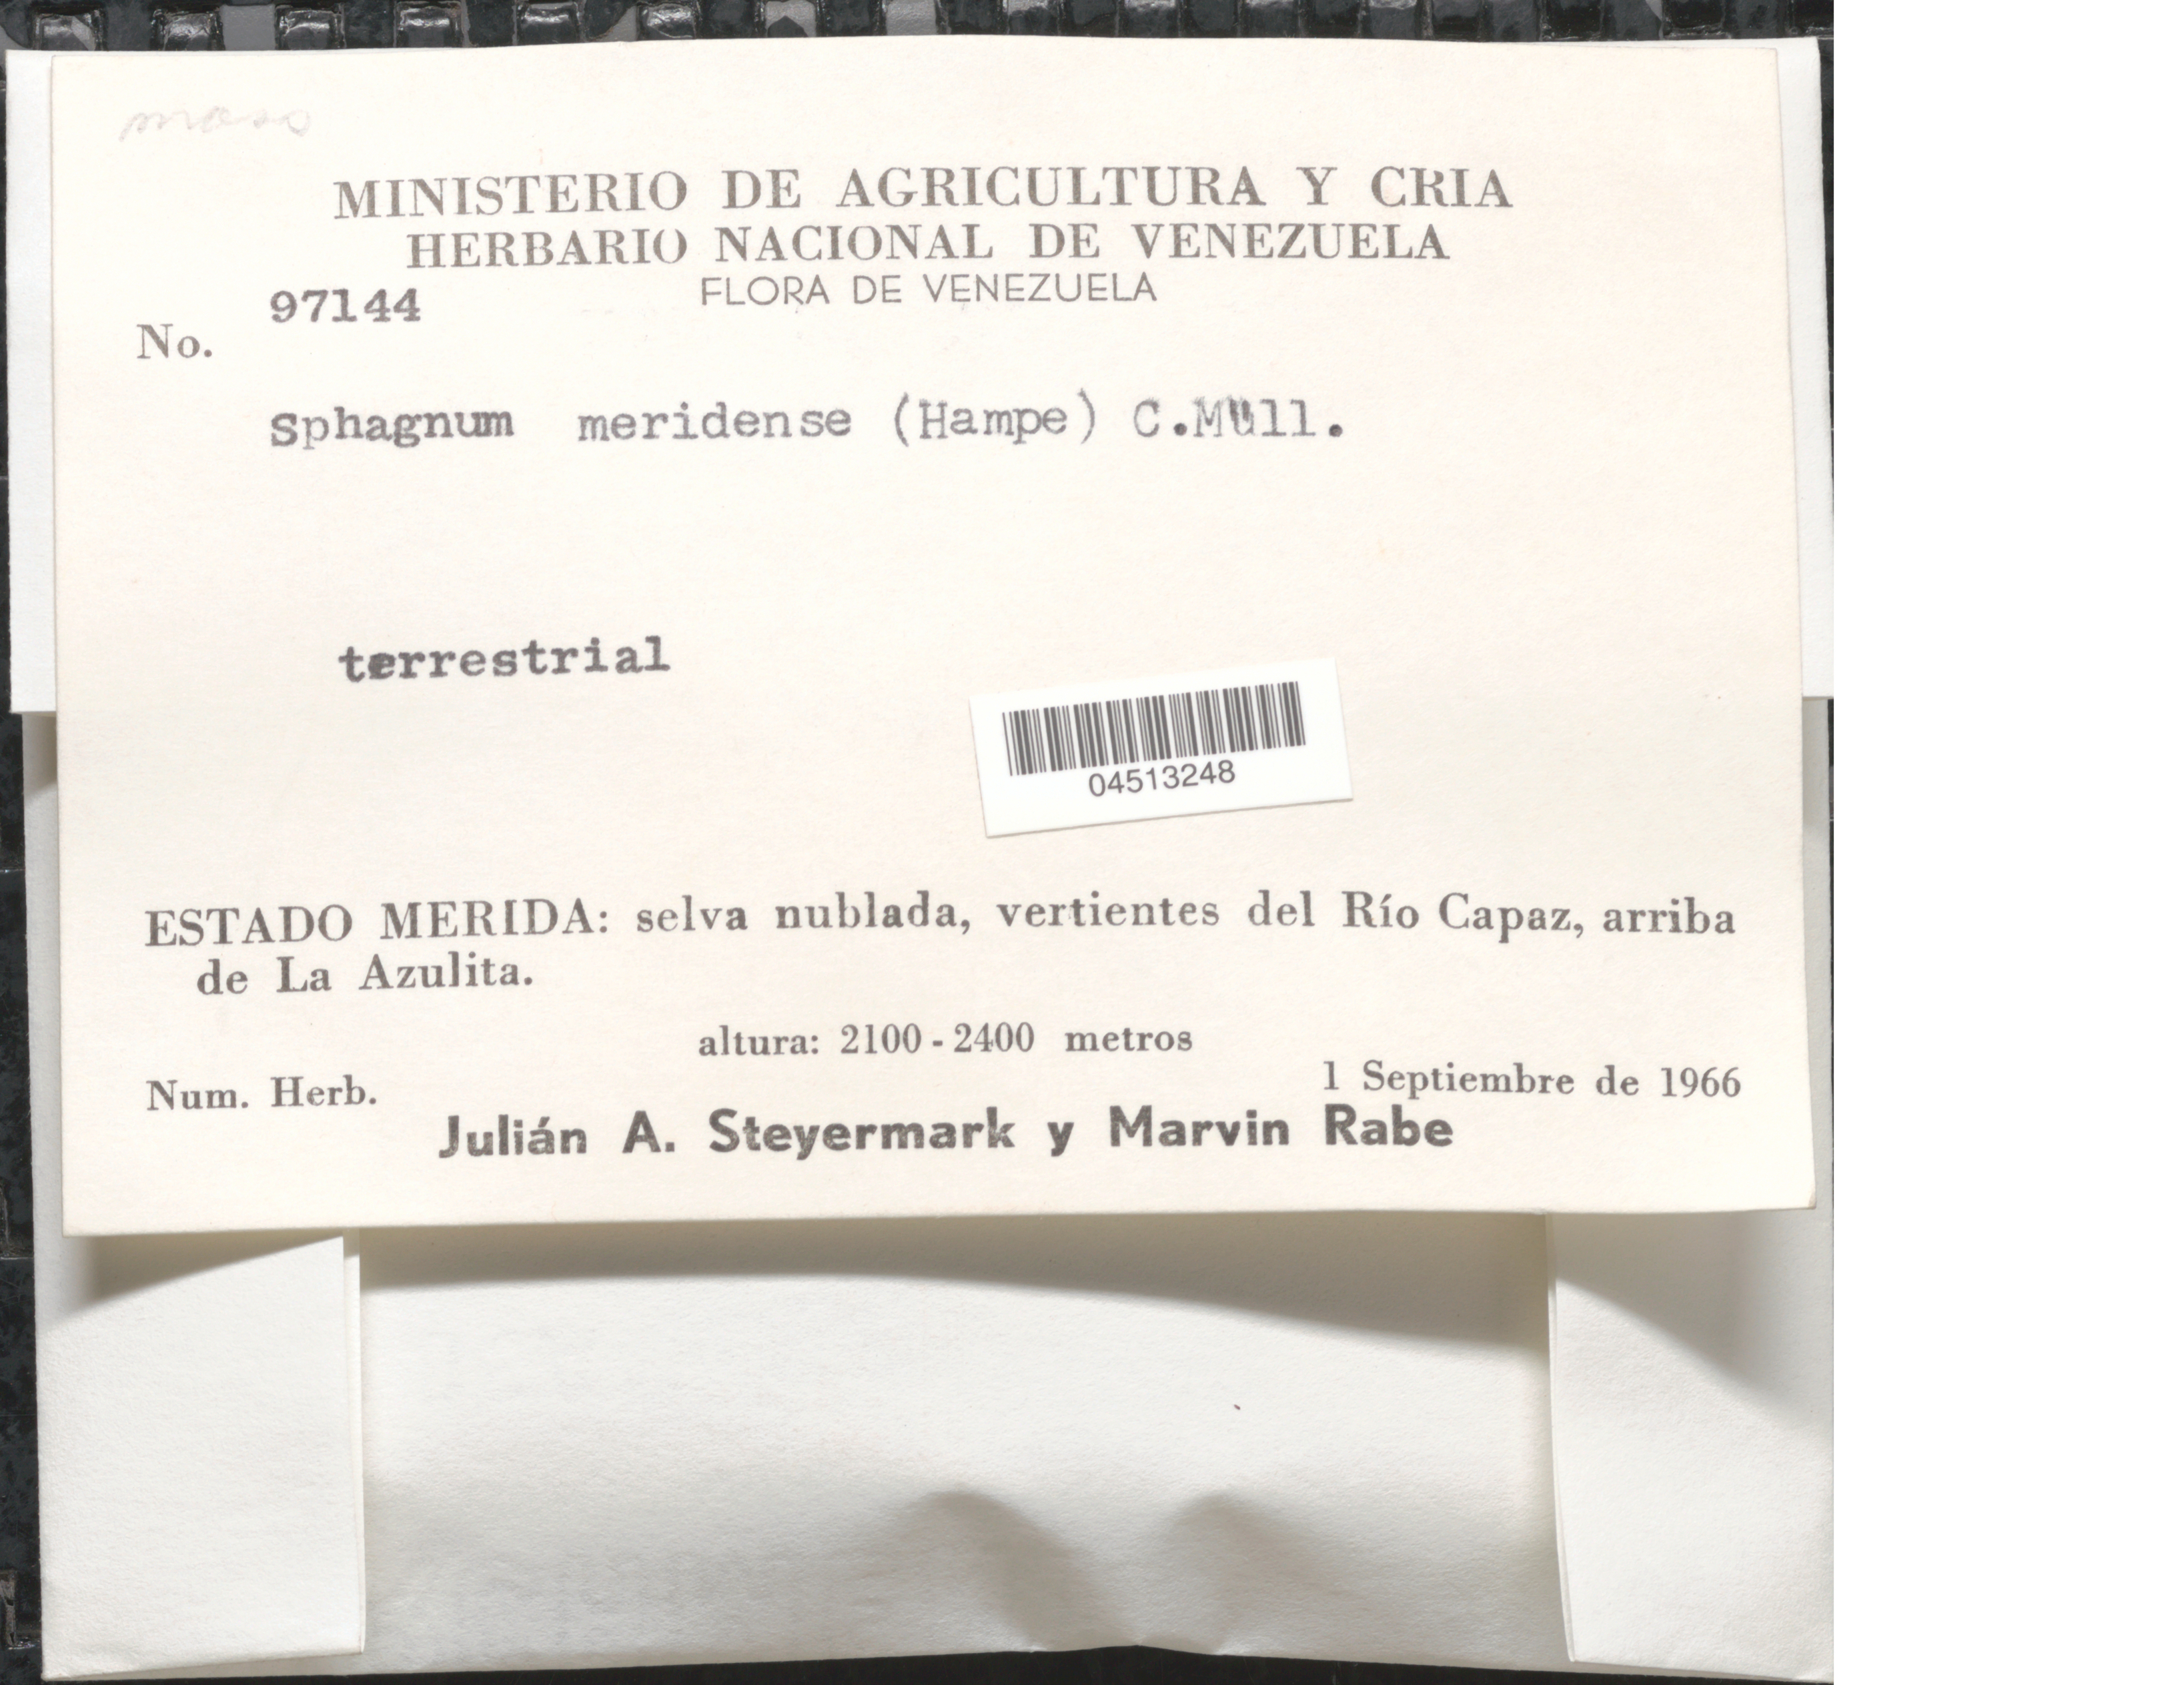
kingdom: Plantae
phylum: Bryophyta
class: Sphagnopsida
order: Sphagnales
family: Sphagnaceae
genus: Sphagnum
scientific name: Sphagnum meridense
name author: (Hampe) C.H. Mull.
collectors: J. Steyermark & M. Rabe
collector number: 97144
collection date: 1966-09-01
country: Venezuela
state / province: Merida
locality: Selva nublada, vertientes del Río Capaz, arriba de La Azulita.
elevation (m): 2100